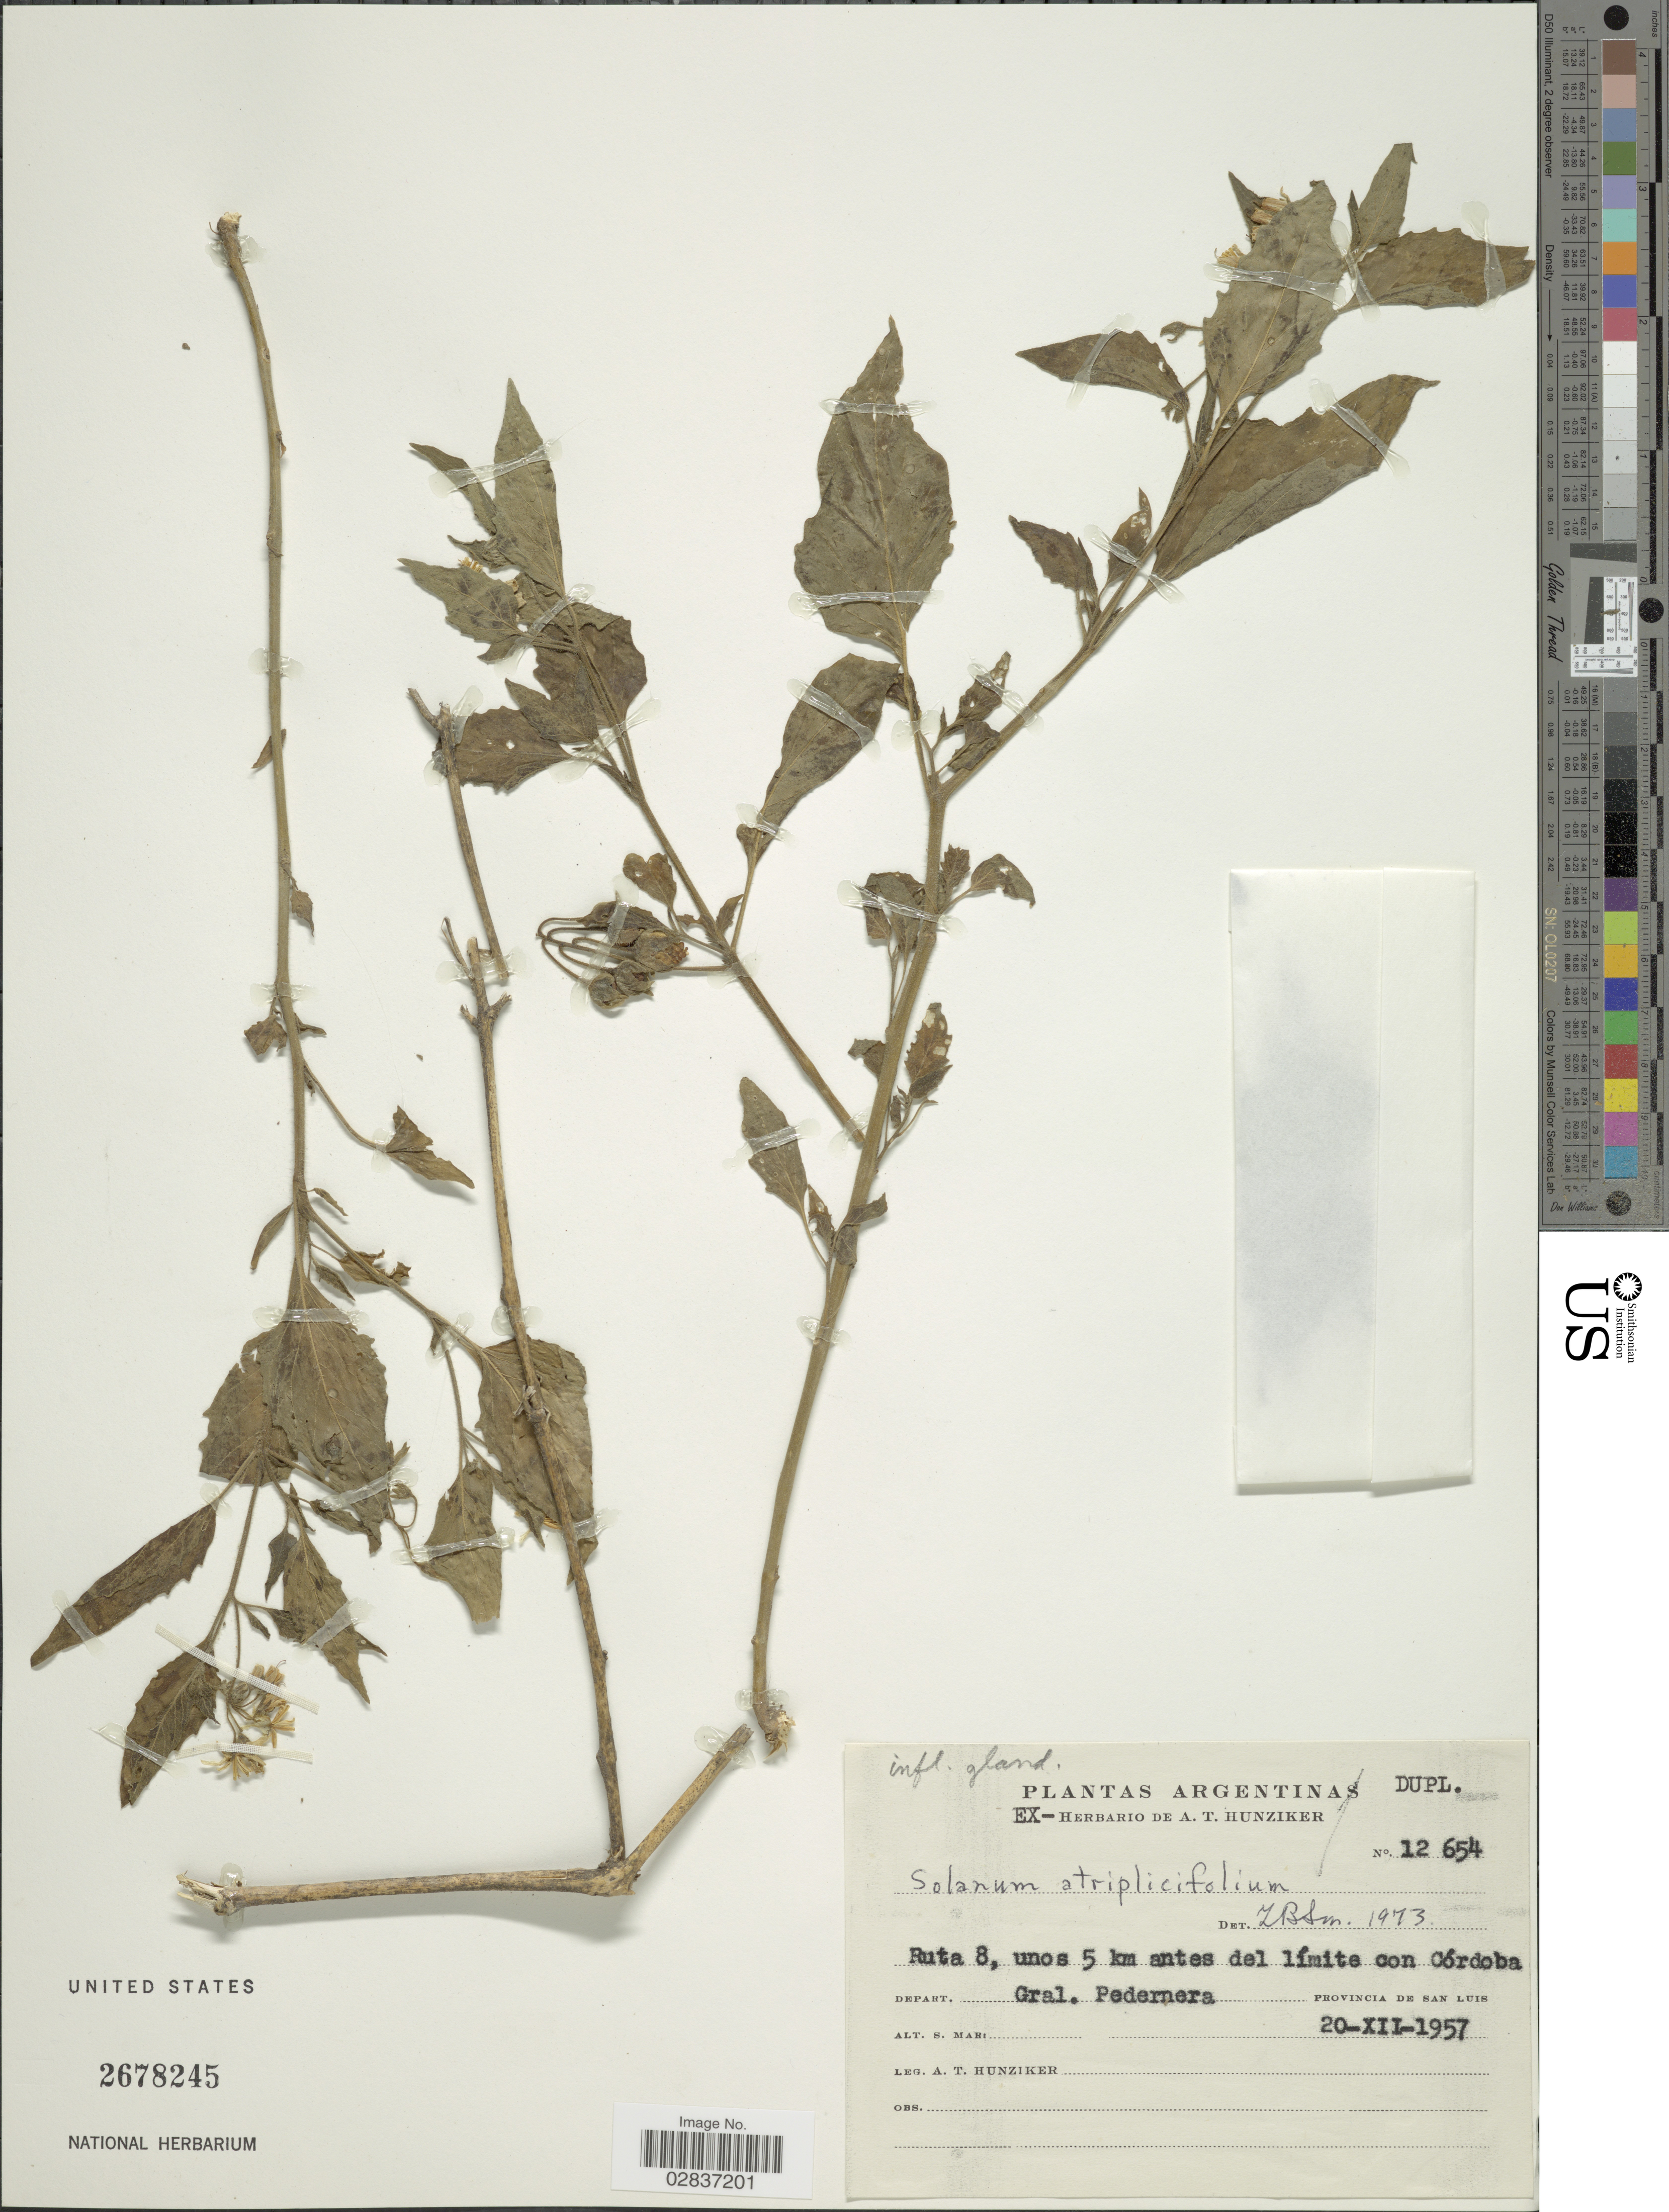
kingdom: Plantae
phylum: Tracheophyta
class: Magnoliopsida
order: Solanales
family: Solanaceae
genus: Solanum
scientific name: Solanum atriplicifolium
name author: Gillies ex Nees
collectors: A. T. Hunziker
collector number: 12654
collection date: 1957-12-20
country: Argentina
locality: Ruta 8, unos 5 km antes del límite con Córdoba, Depart. Gral. Pedernera, Provincia de San Luis.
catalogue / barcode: US 2678245